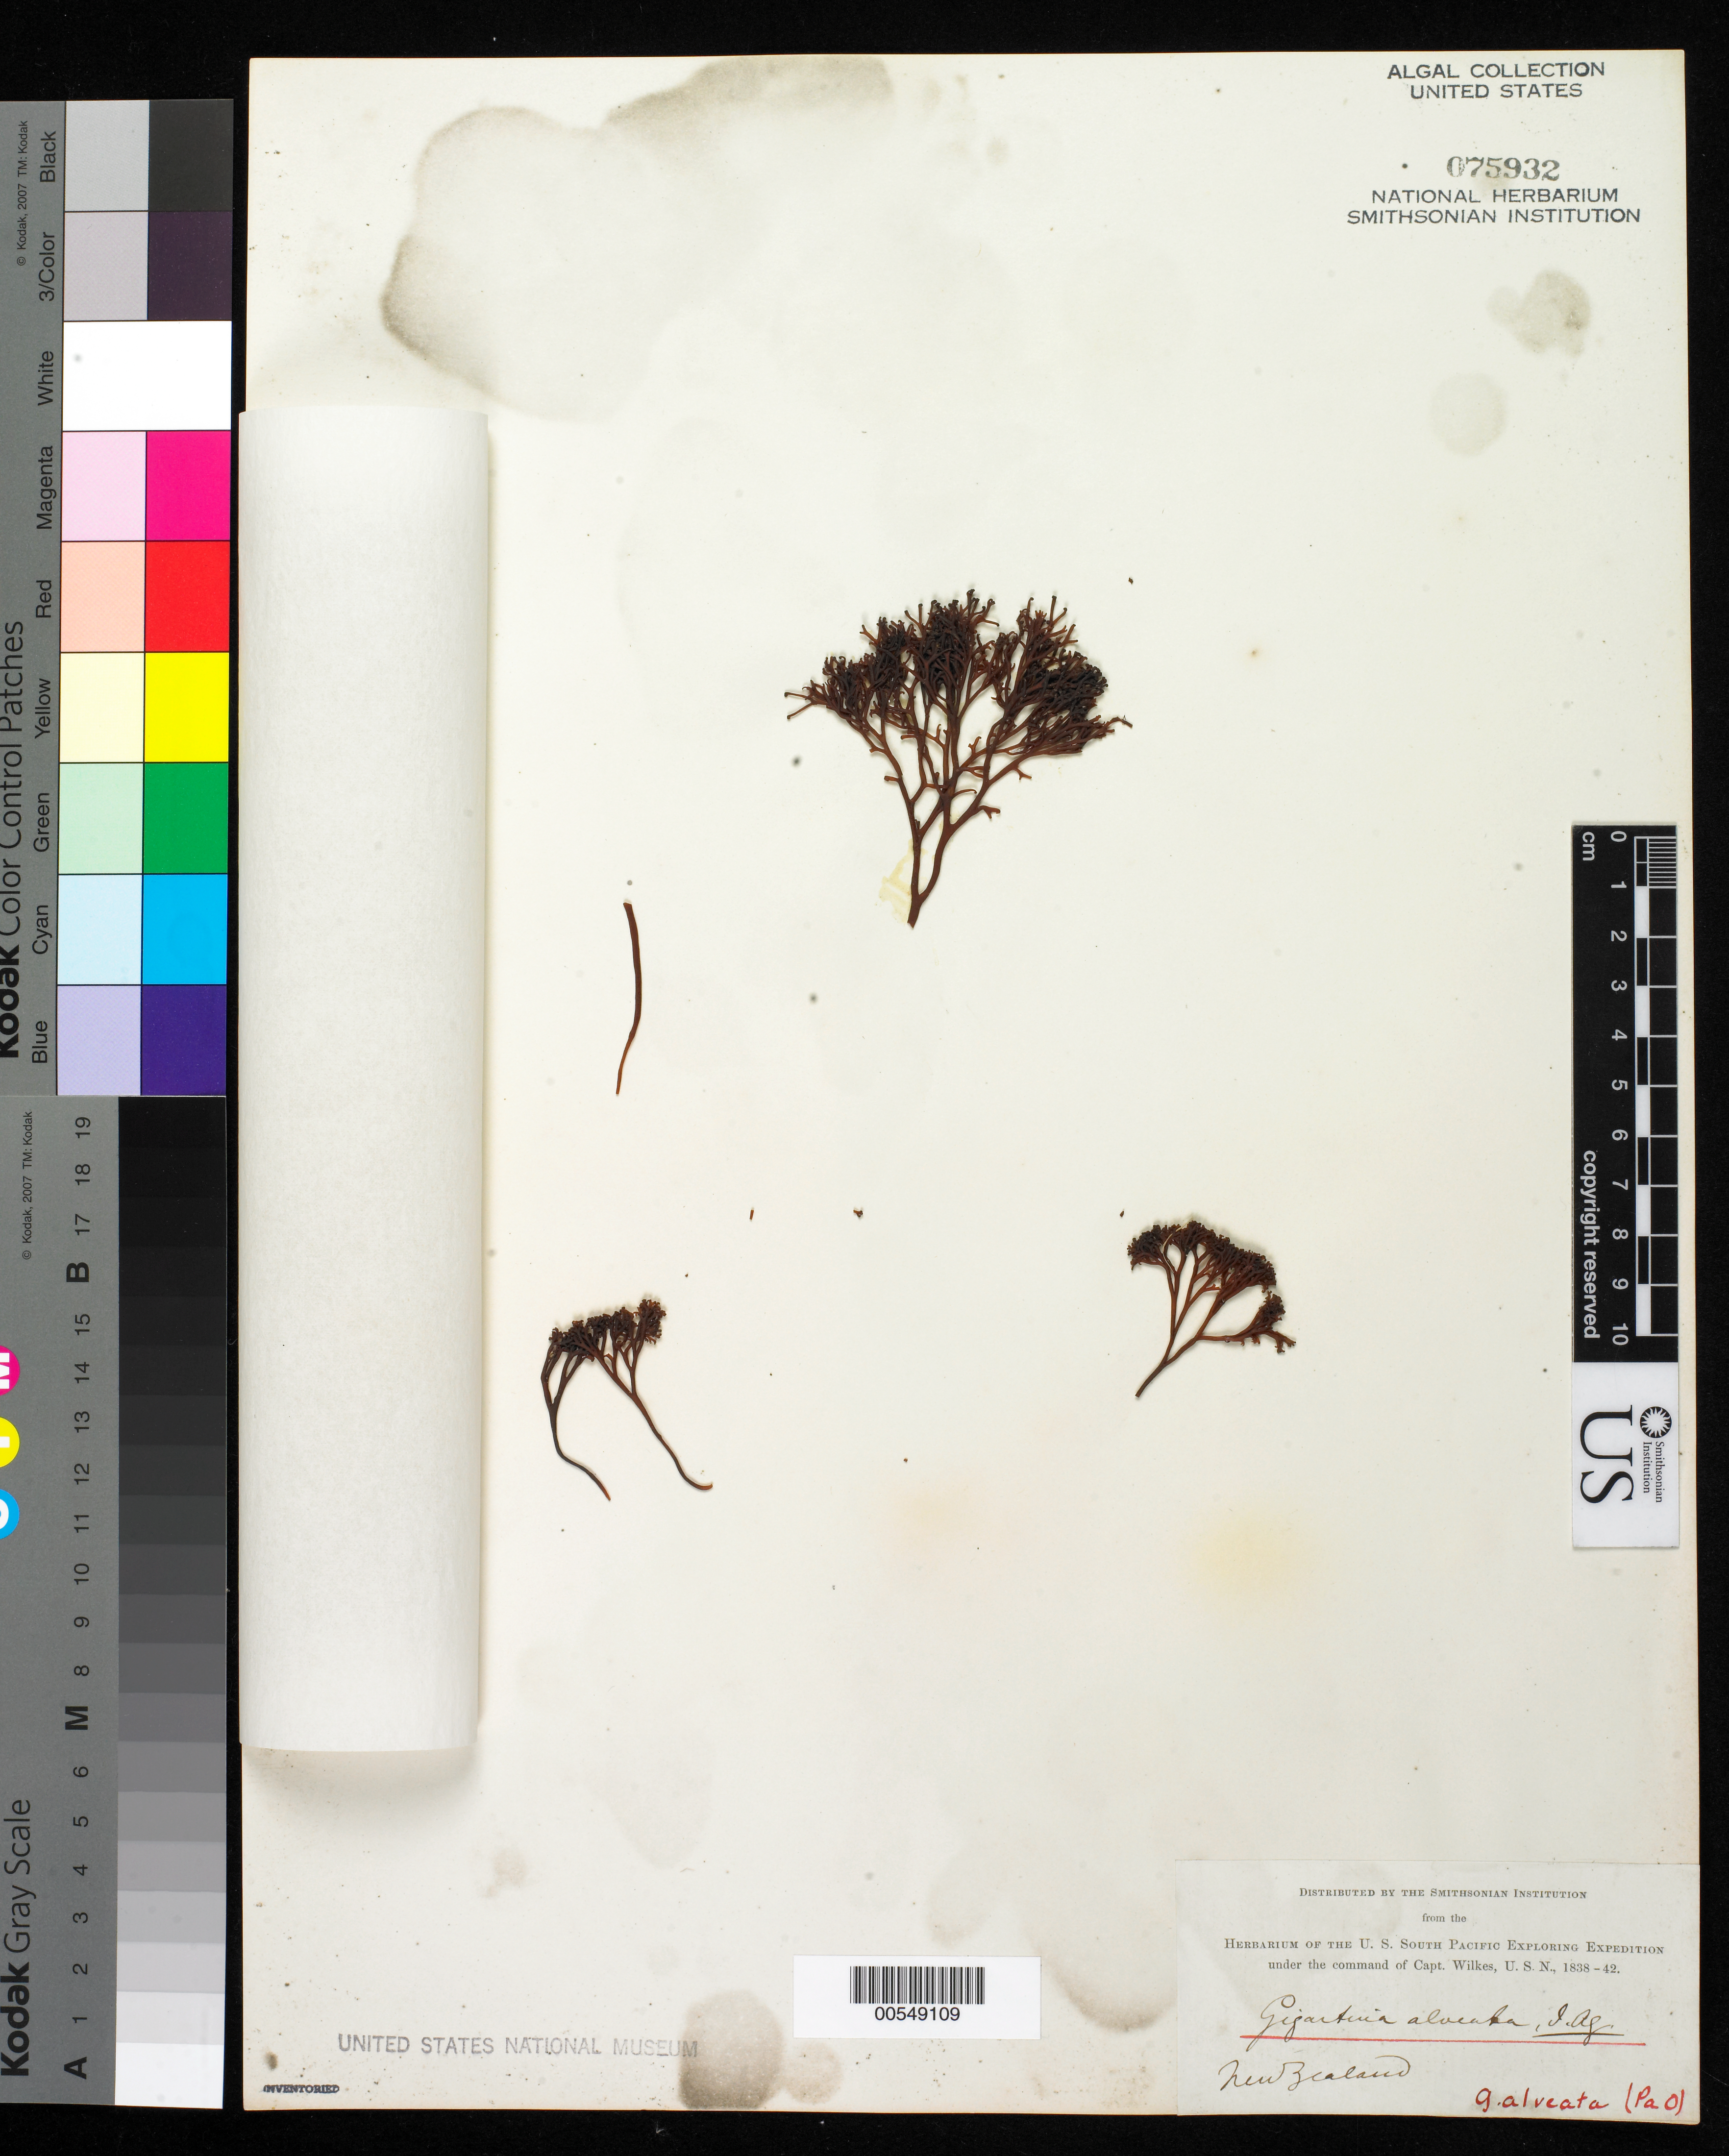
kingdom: Plantae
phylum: Rhodophyta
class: Florideophyceae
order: Gigartinales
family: Gigartinaceae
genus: Gigartina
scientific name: Gigartina alveata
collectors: W. D. Brackenridge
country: New Zealand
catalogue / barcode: US 75932